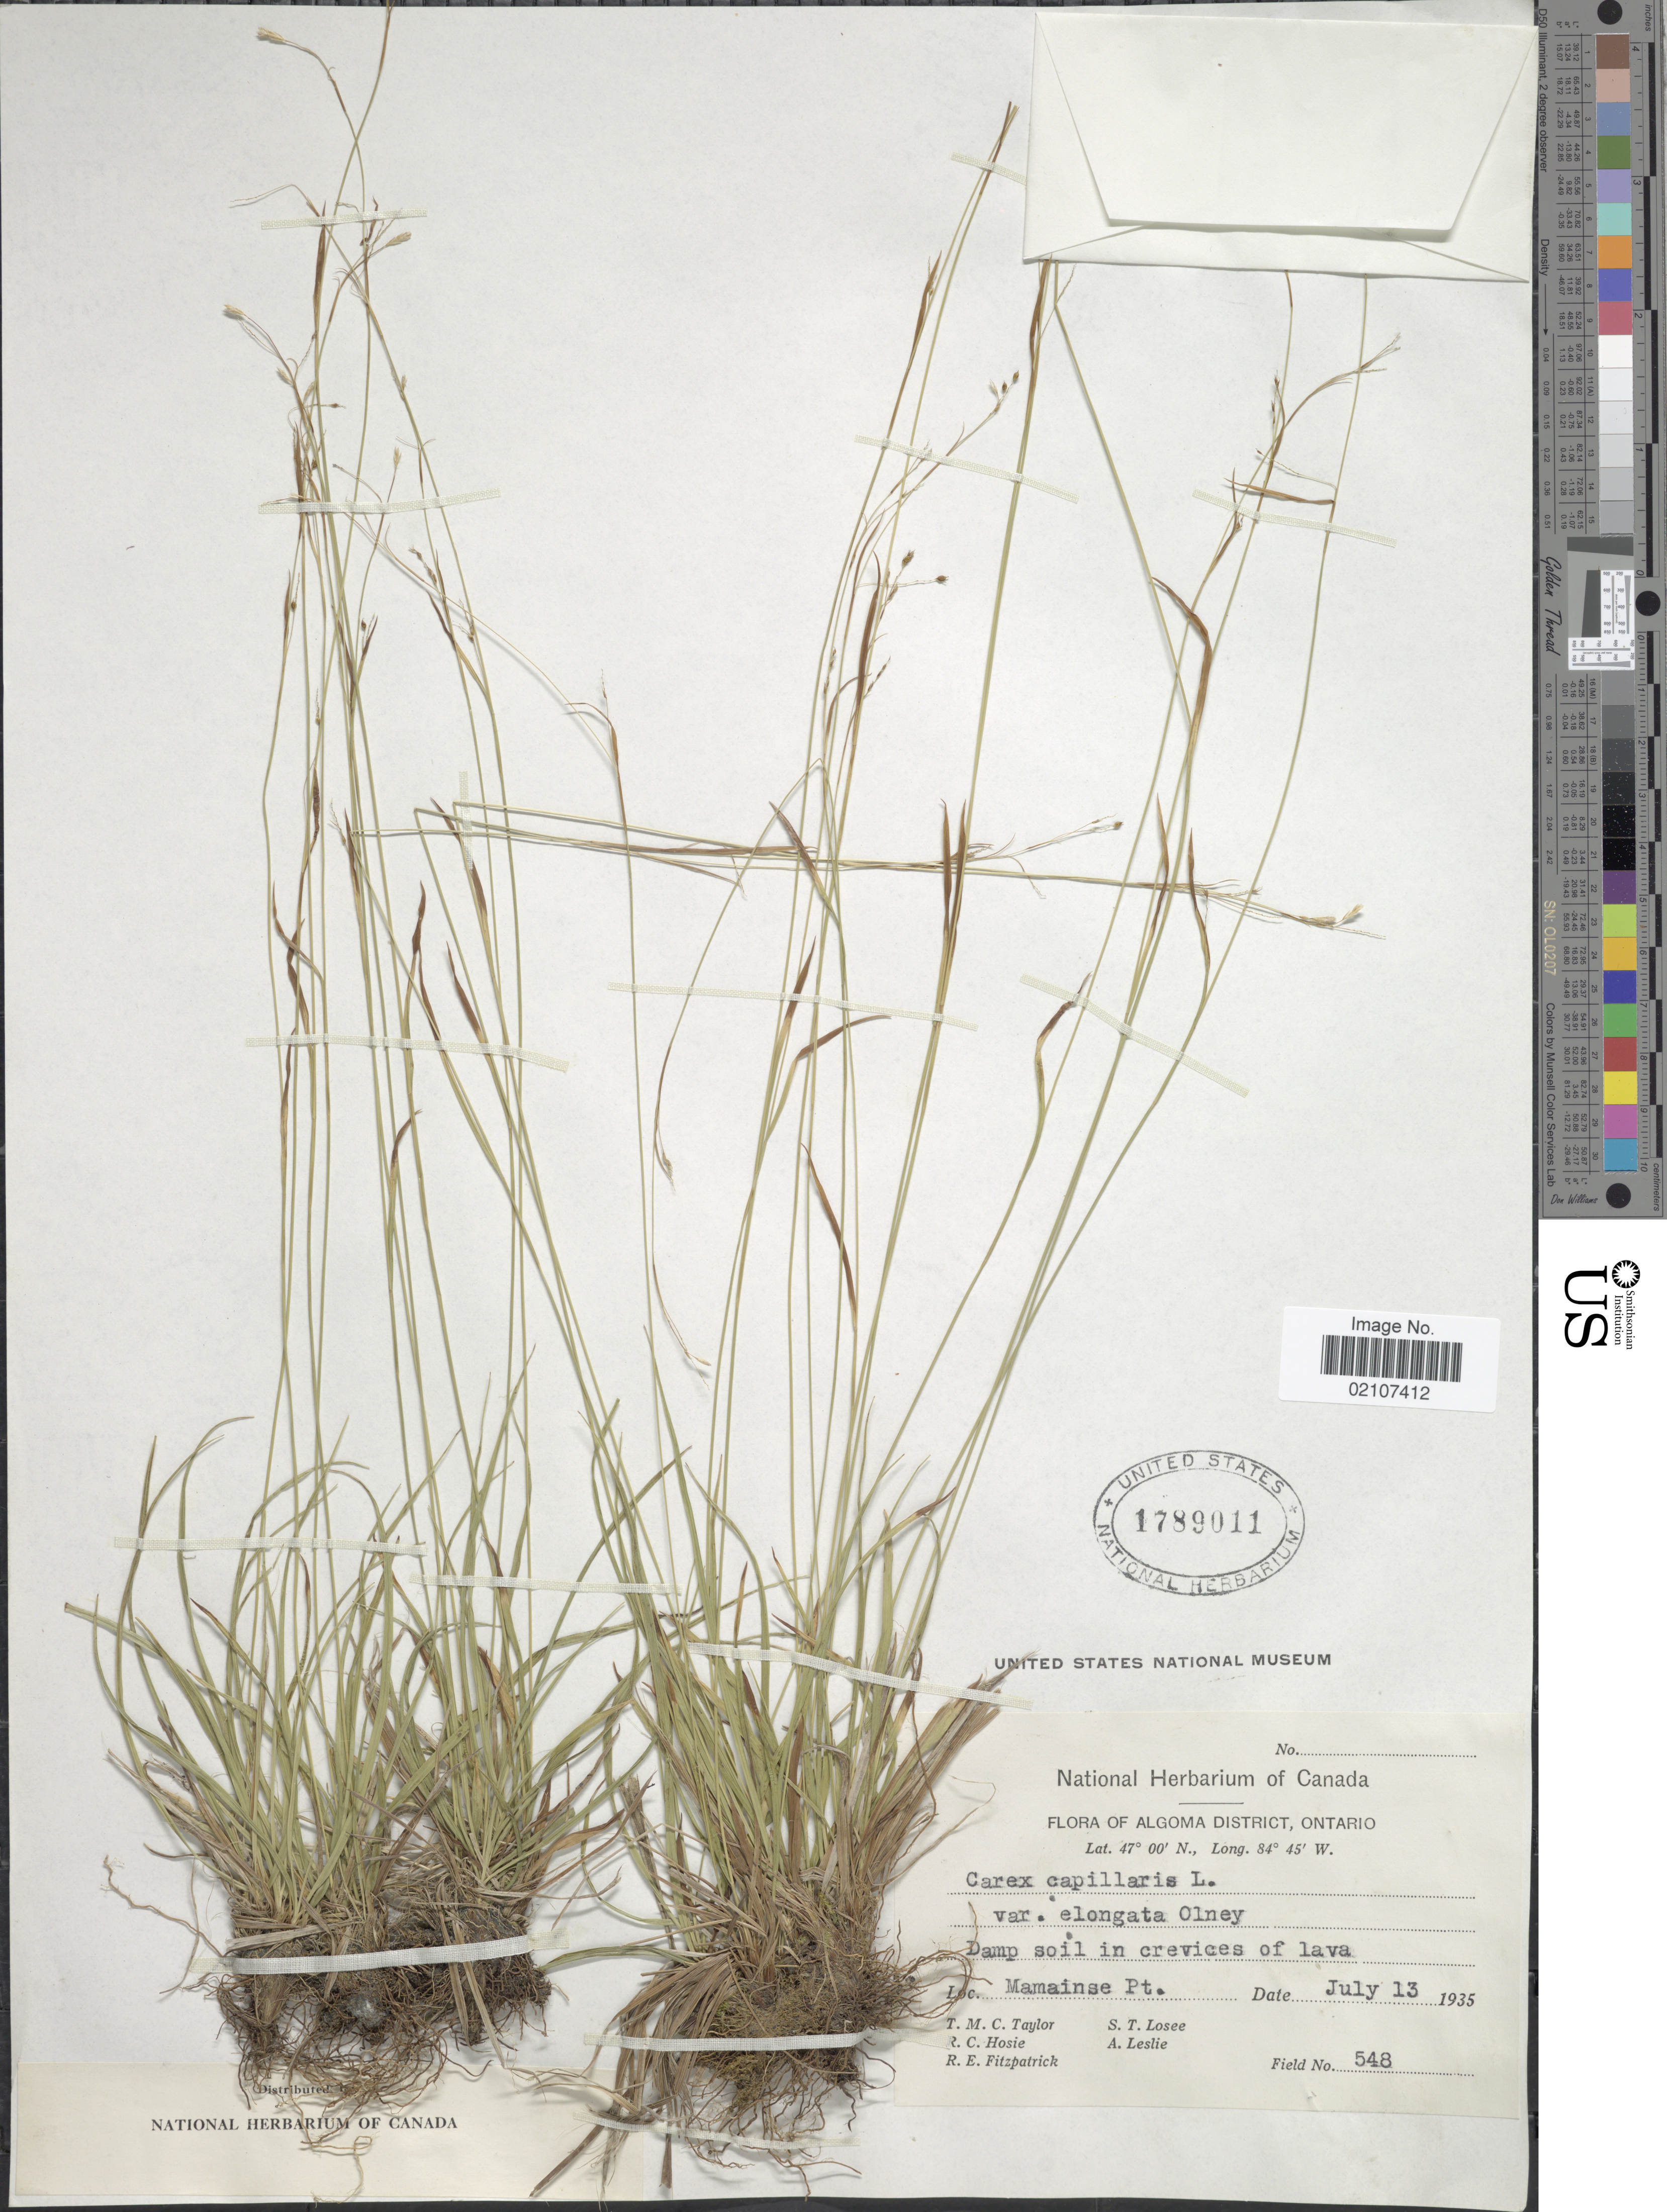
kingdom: Plantae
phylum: Tracheophyta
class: Liliopsida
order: Poales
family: Cyperaceae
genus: Carex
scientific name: Carex capillaris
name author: L.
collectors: T. M. C. Taylor, R. Hosie, R. Fitzpatrick, S. Losee & A. Leslie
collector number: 548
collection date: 1935-07-13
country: Canada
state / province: Ontario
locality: Algoma District, Mamainse Pt.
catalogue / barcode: US 1789011